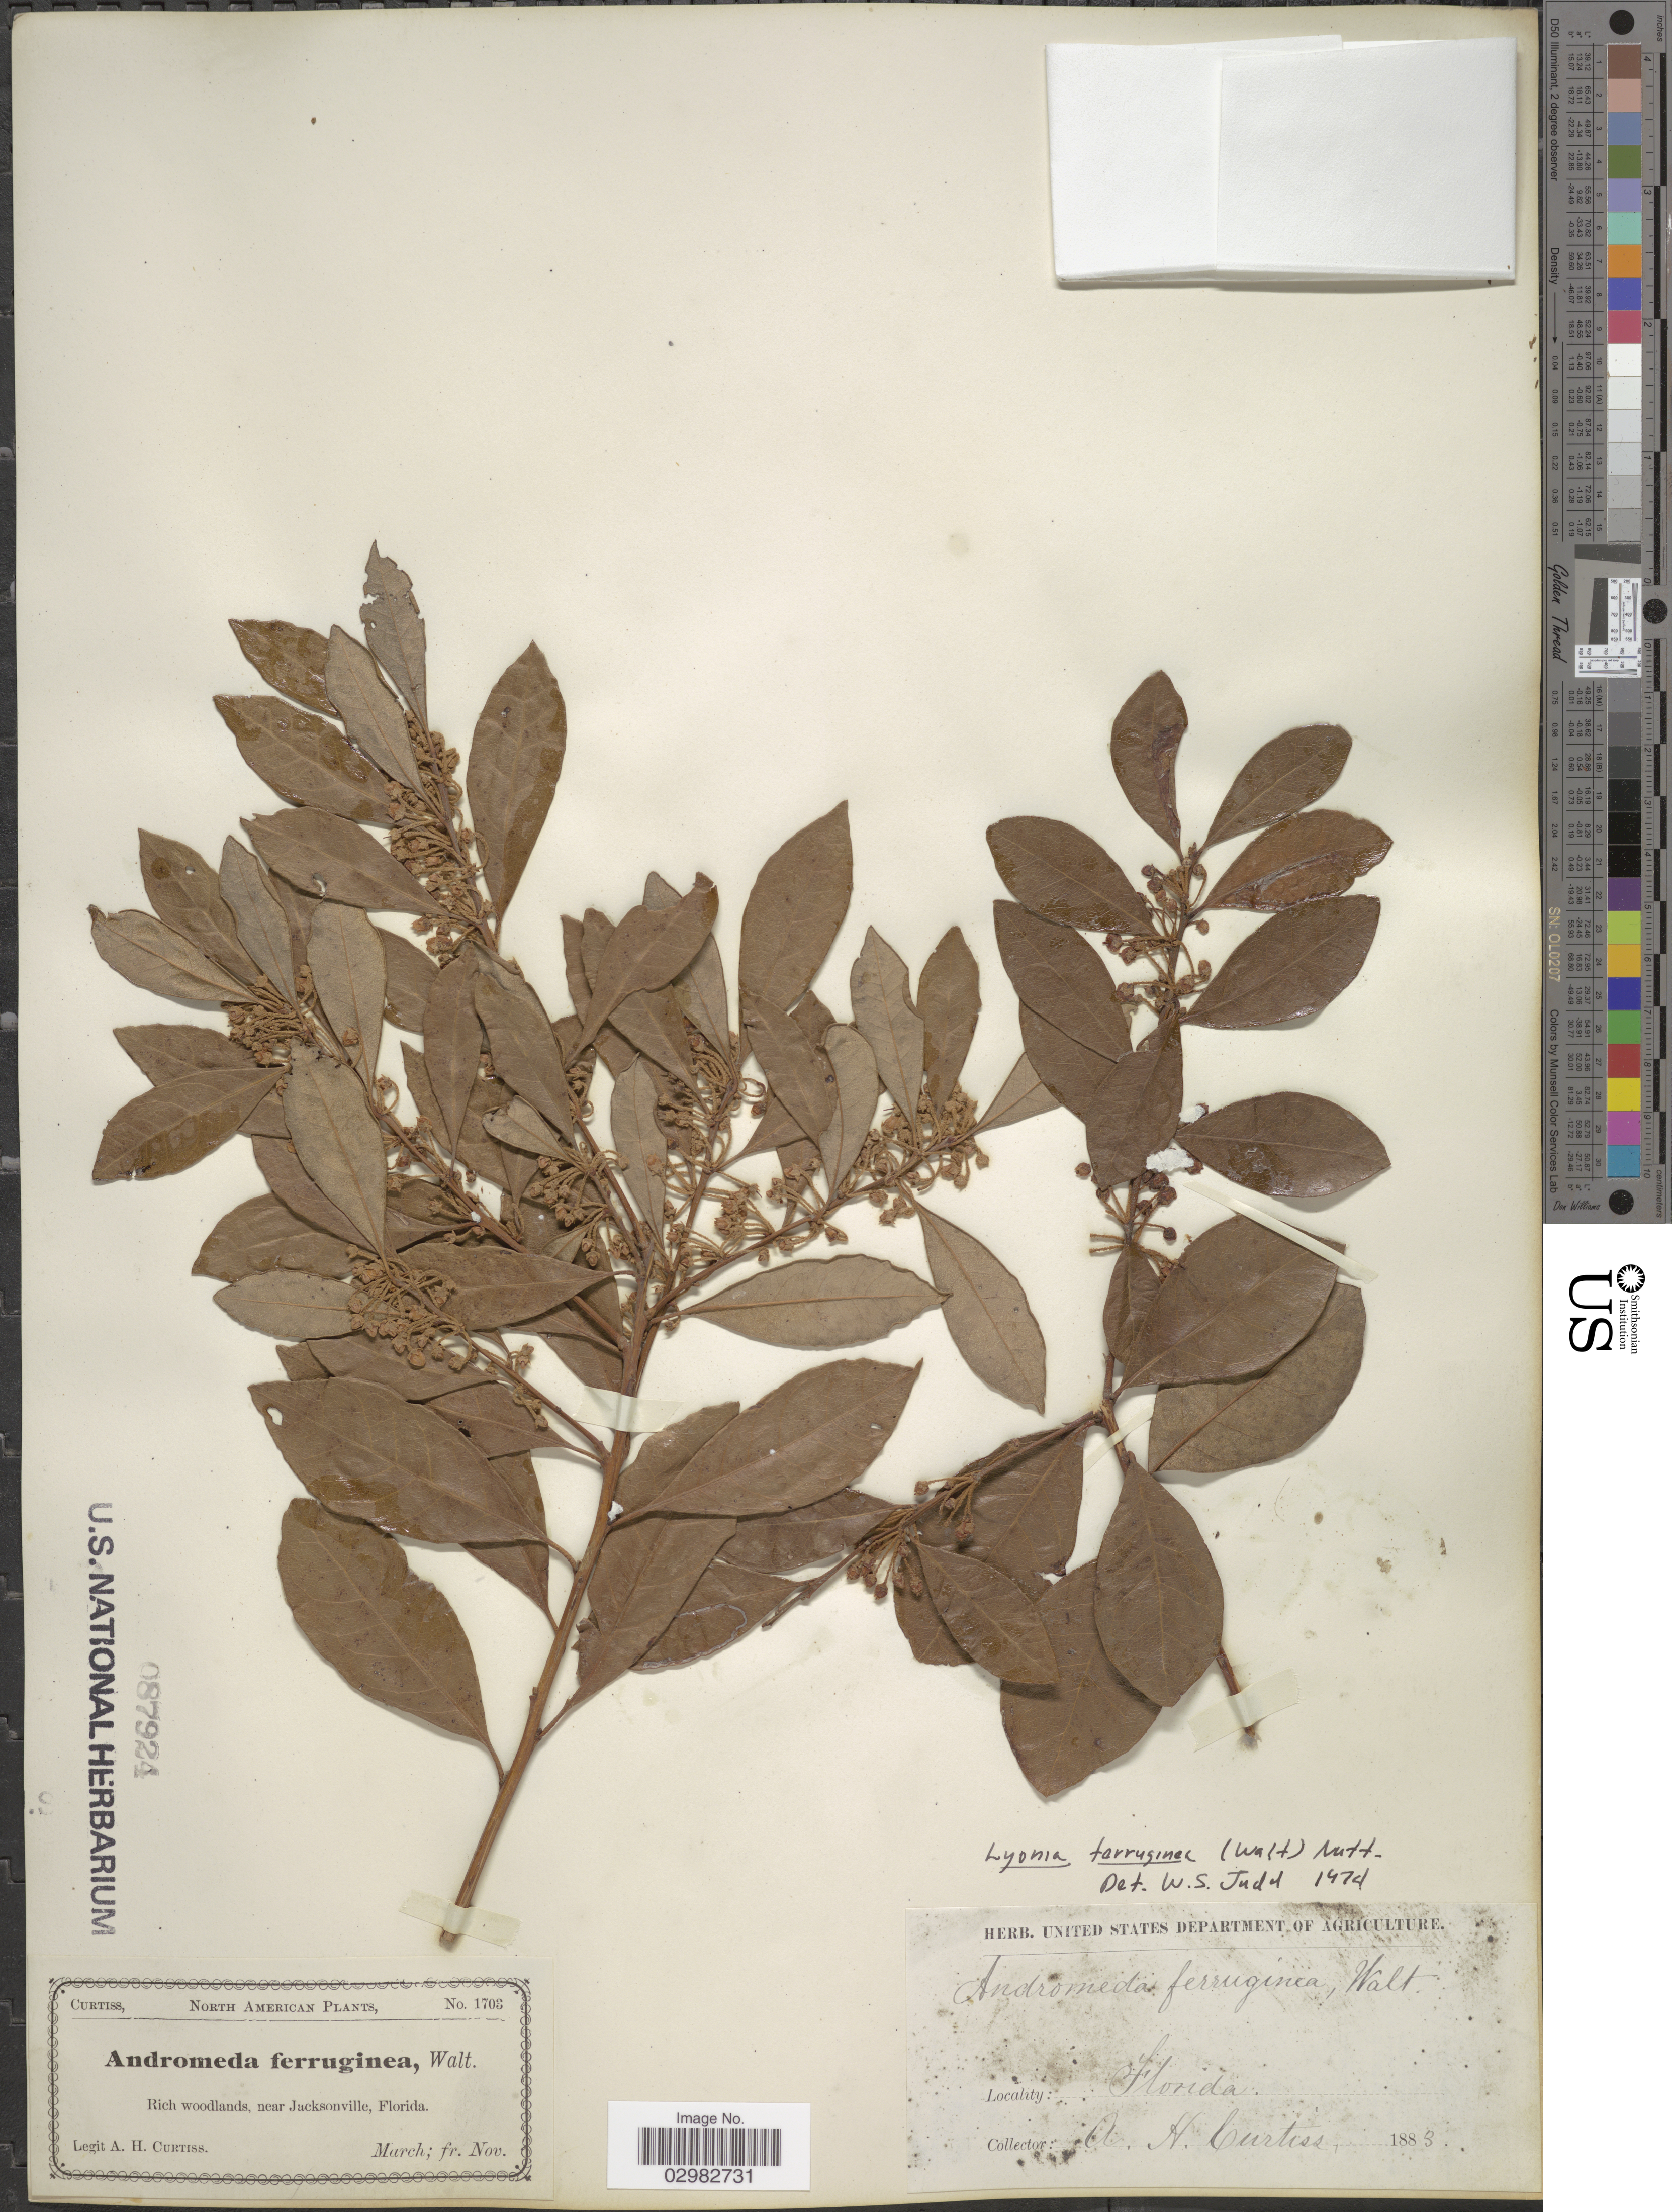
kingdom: Plantae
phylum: Tracheophyta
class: Magnoliopsida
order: Ericales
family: Ericaceae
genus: Lyonia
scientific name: Lyonia ferruginea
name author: (Walter) Nutt.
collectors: A. H. Curtiss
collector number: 1703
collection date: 1883-03/1883-11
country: United States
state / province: Florida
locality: Rich woodlands, near Jacksonsville.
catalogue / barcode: US 98924